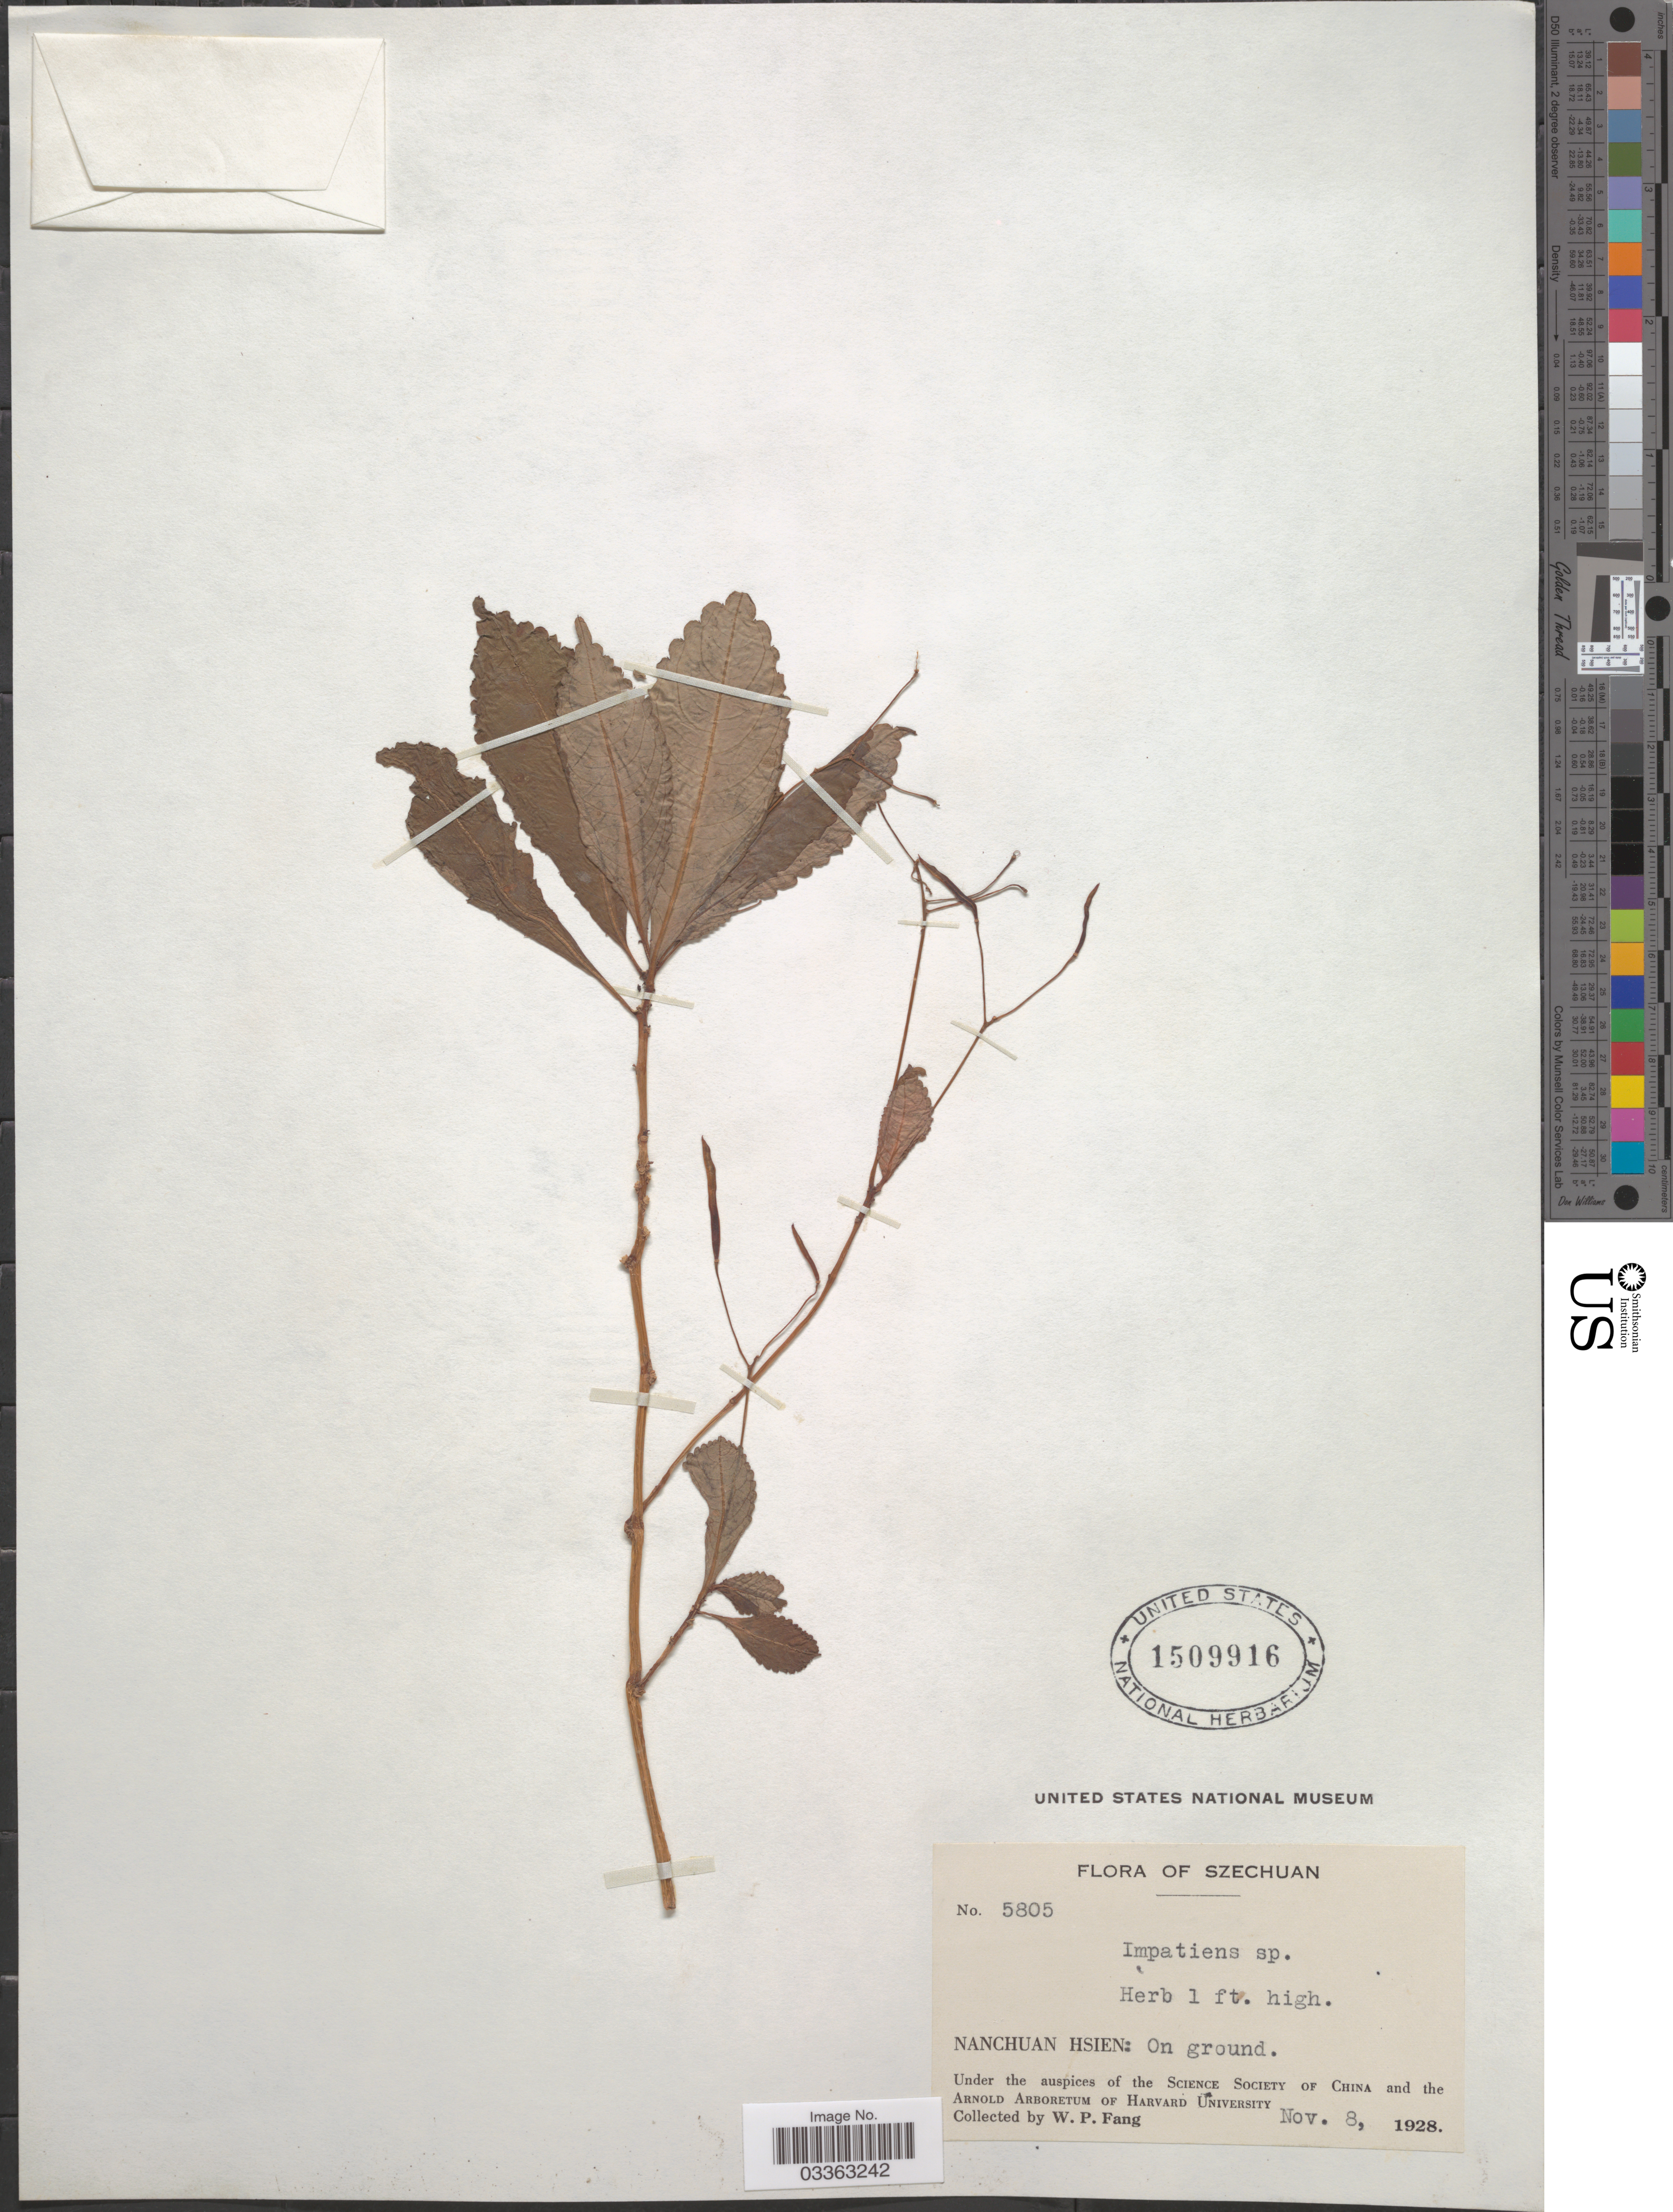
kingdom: Plantae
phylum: Tracheophyta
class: Magnoliopsida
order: Ericales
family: Balsaminaceae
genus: Impatiens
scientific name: Impatiens sp.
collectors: W. P. Fang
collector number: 5805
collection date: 1928-11-08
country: China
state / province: Sichuan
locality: Szechuan. Nanchuan Hsien.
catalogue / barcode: US 1509916